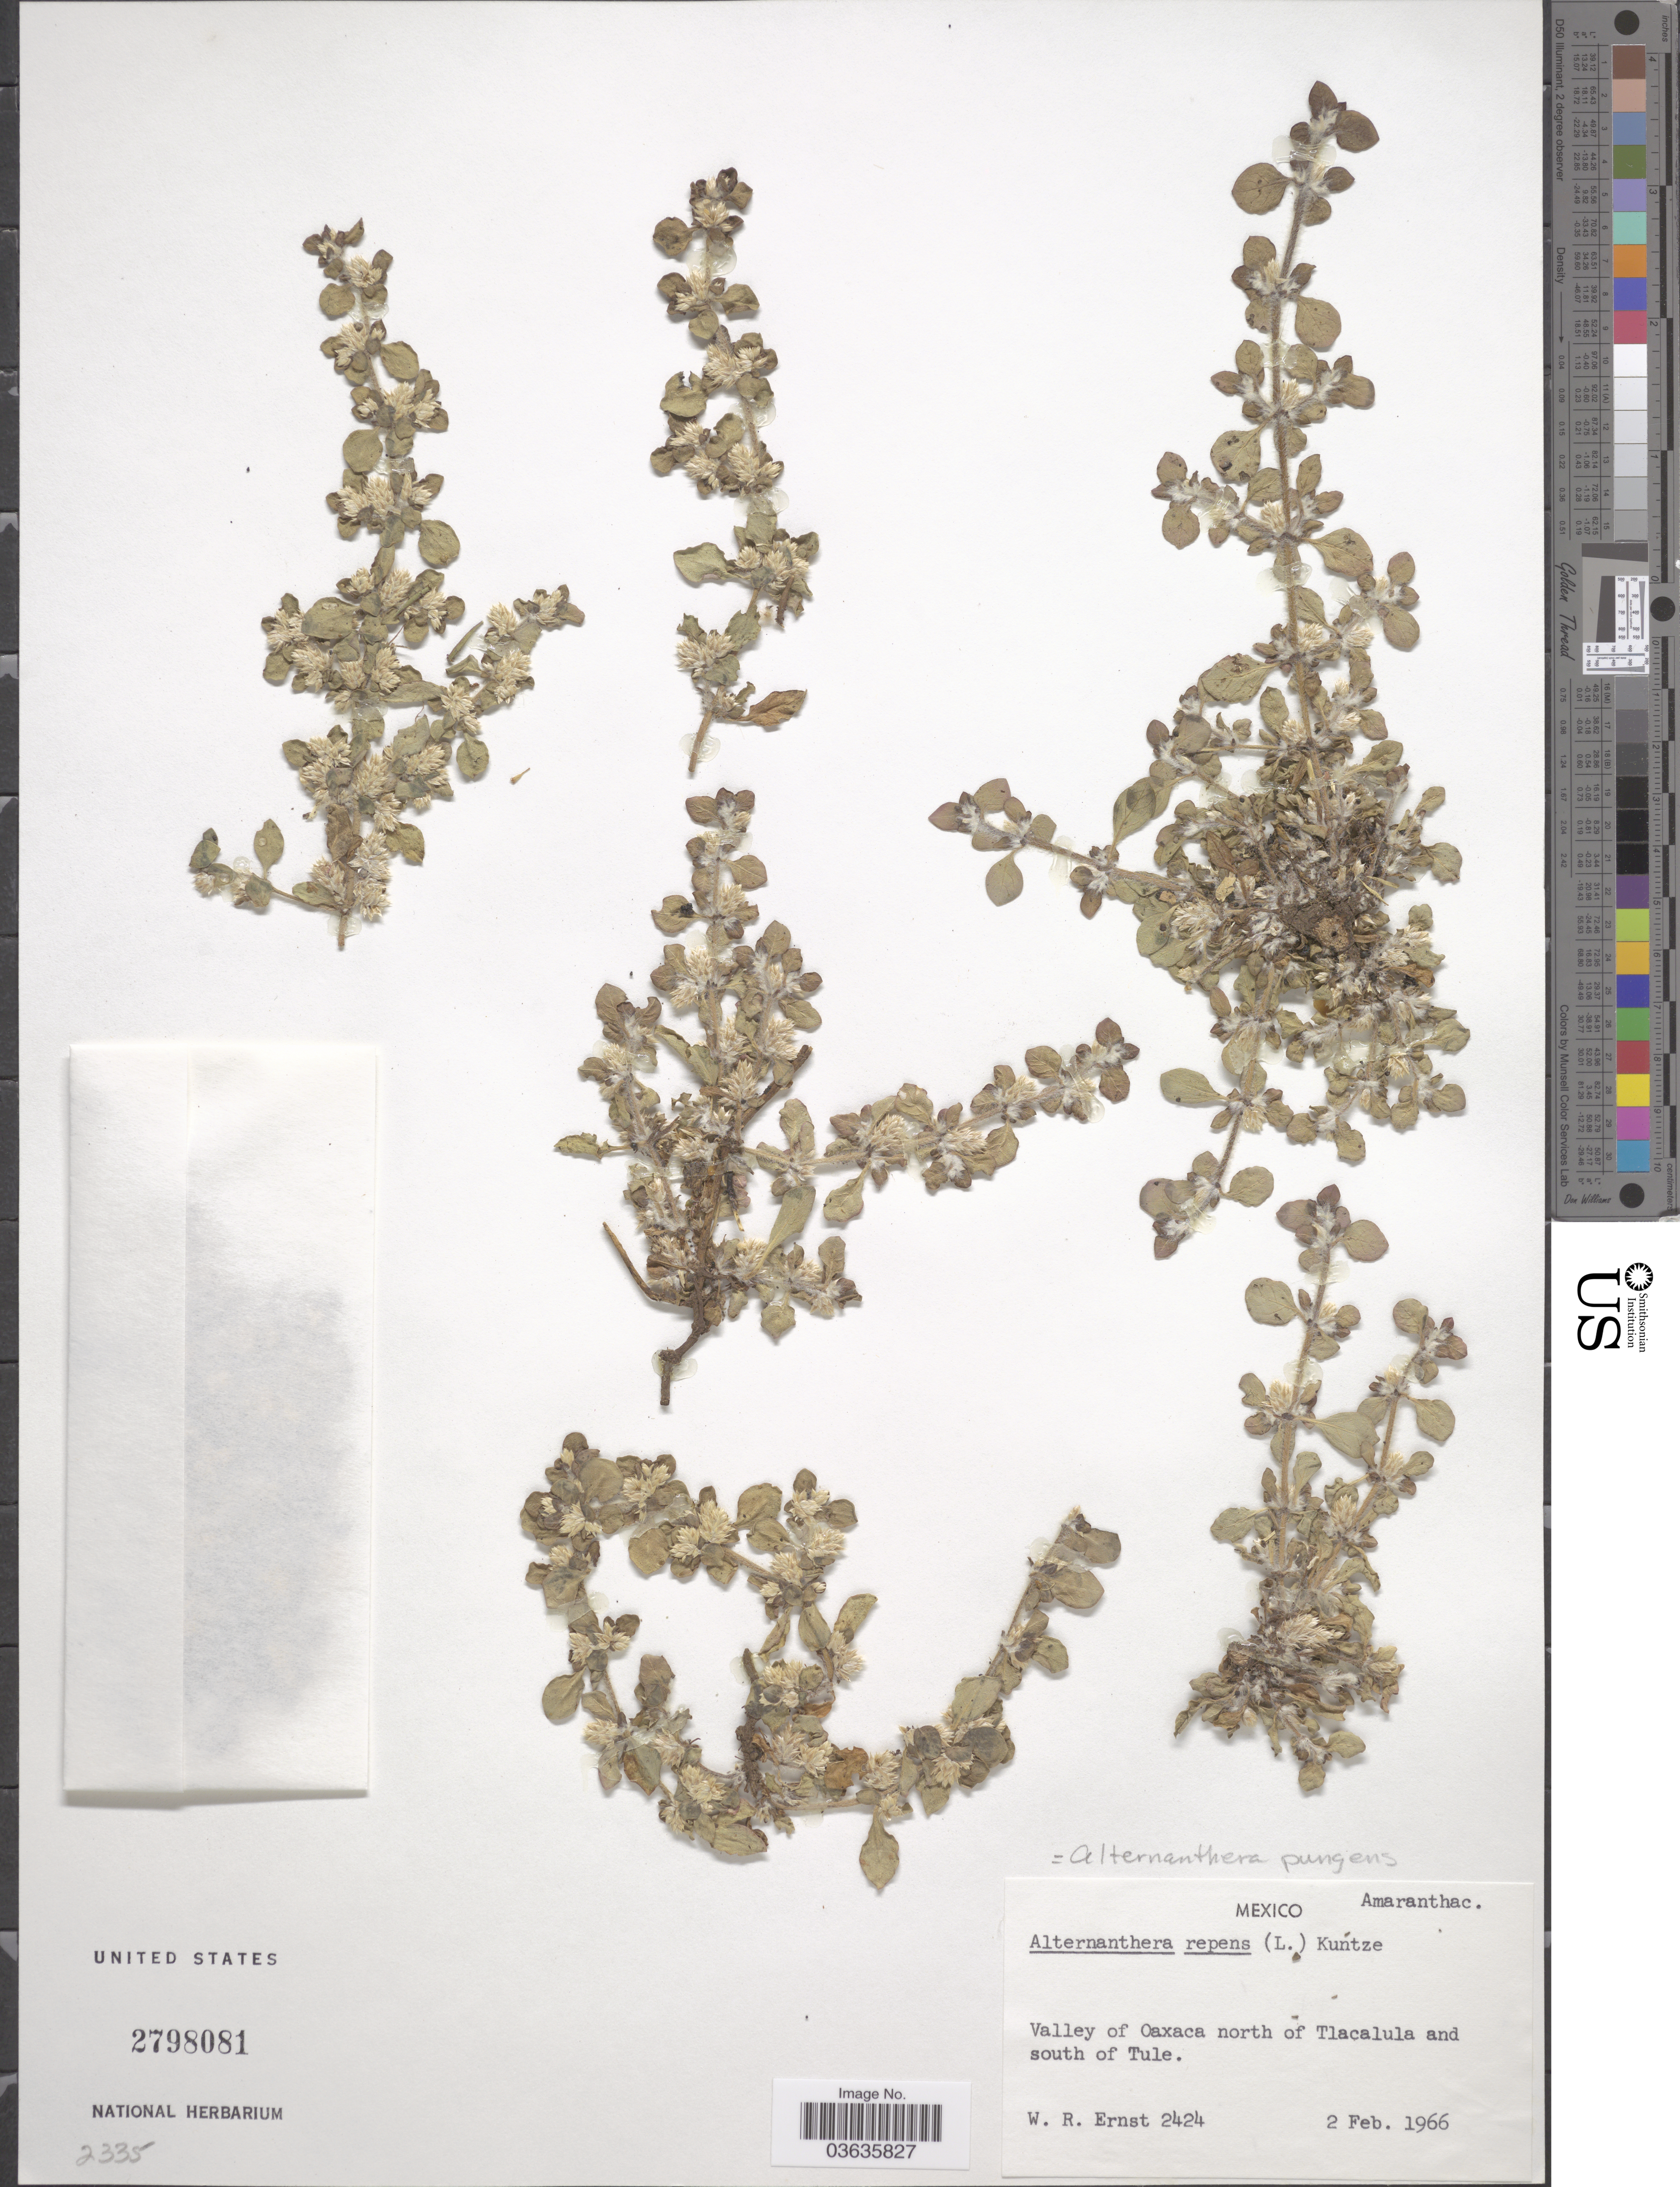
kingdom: Plantae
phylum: Tracheophyta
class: Magnoliopsida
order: Caryophyllales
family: Amaranthaceae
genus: Alternanthera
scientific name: Alternanthera pungens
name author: Kunth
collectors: W. R. Ernst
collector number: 2424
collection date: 1966-02-02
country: Mexico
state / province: Oaxaca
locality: Valley of Oaxaca north of Tlacalula and south of Tule.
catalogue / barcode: US 2798081